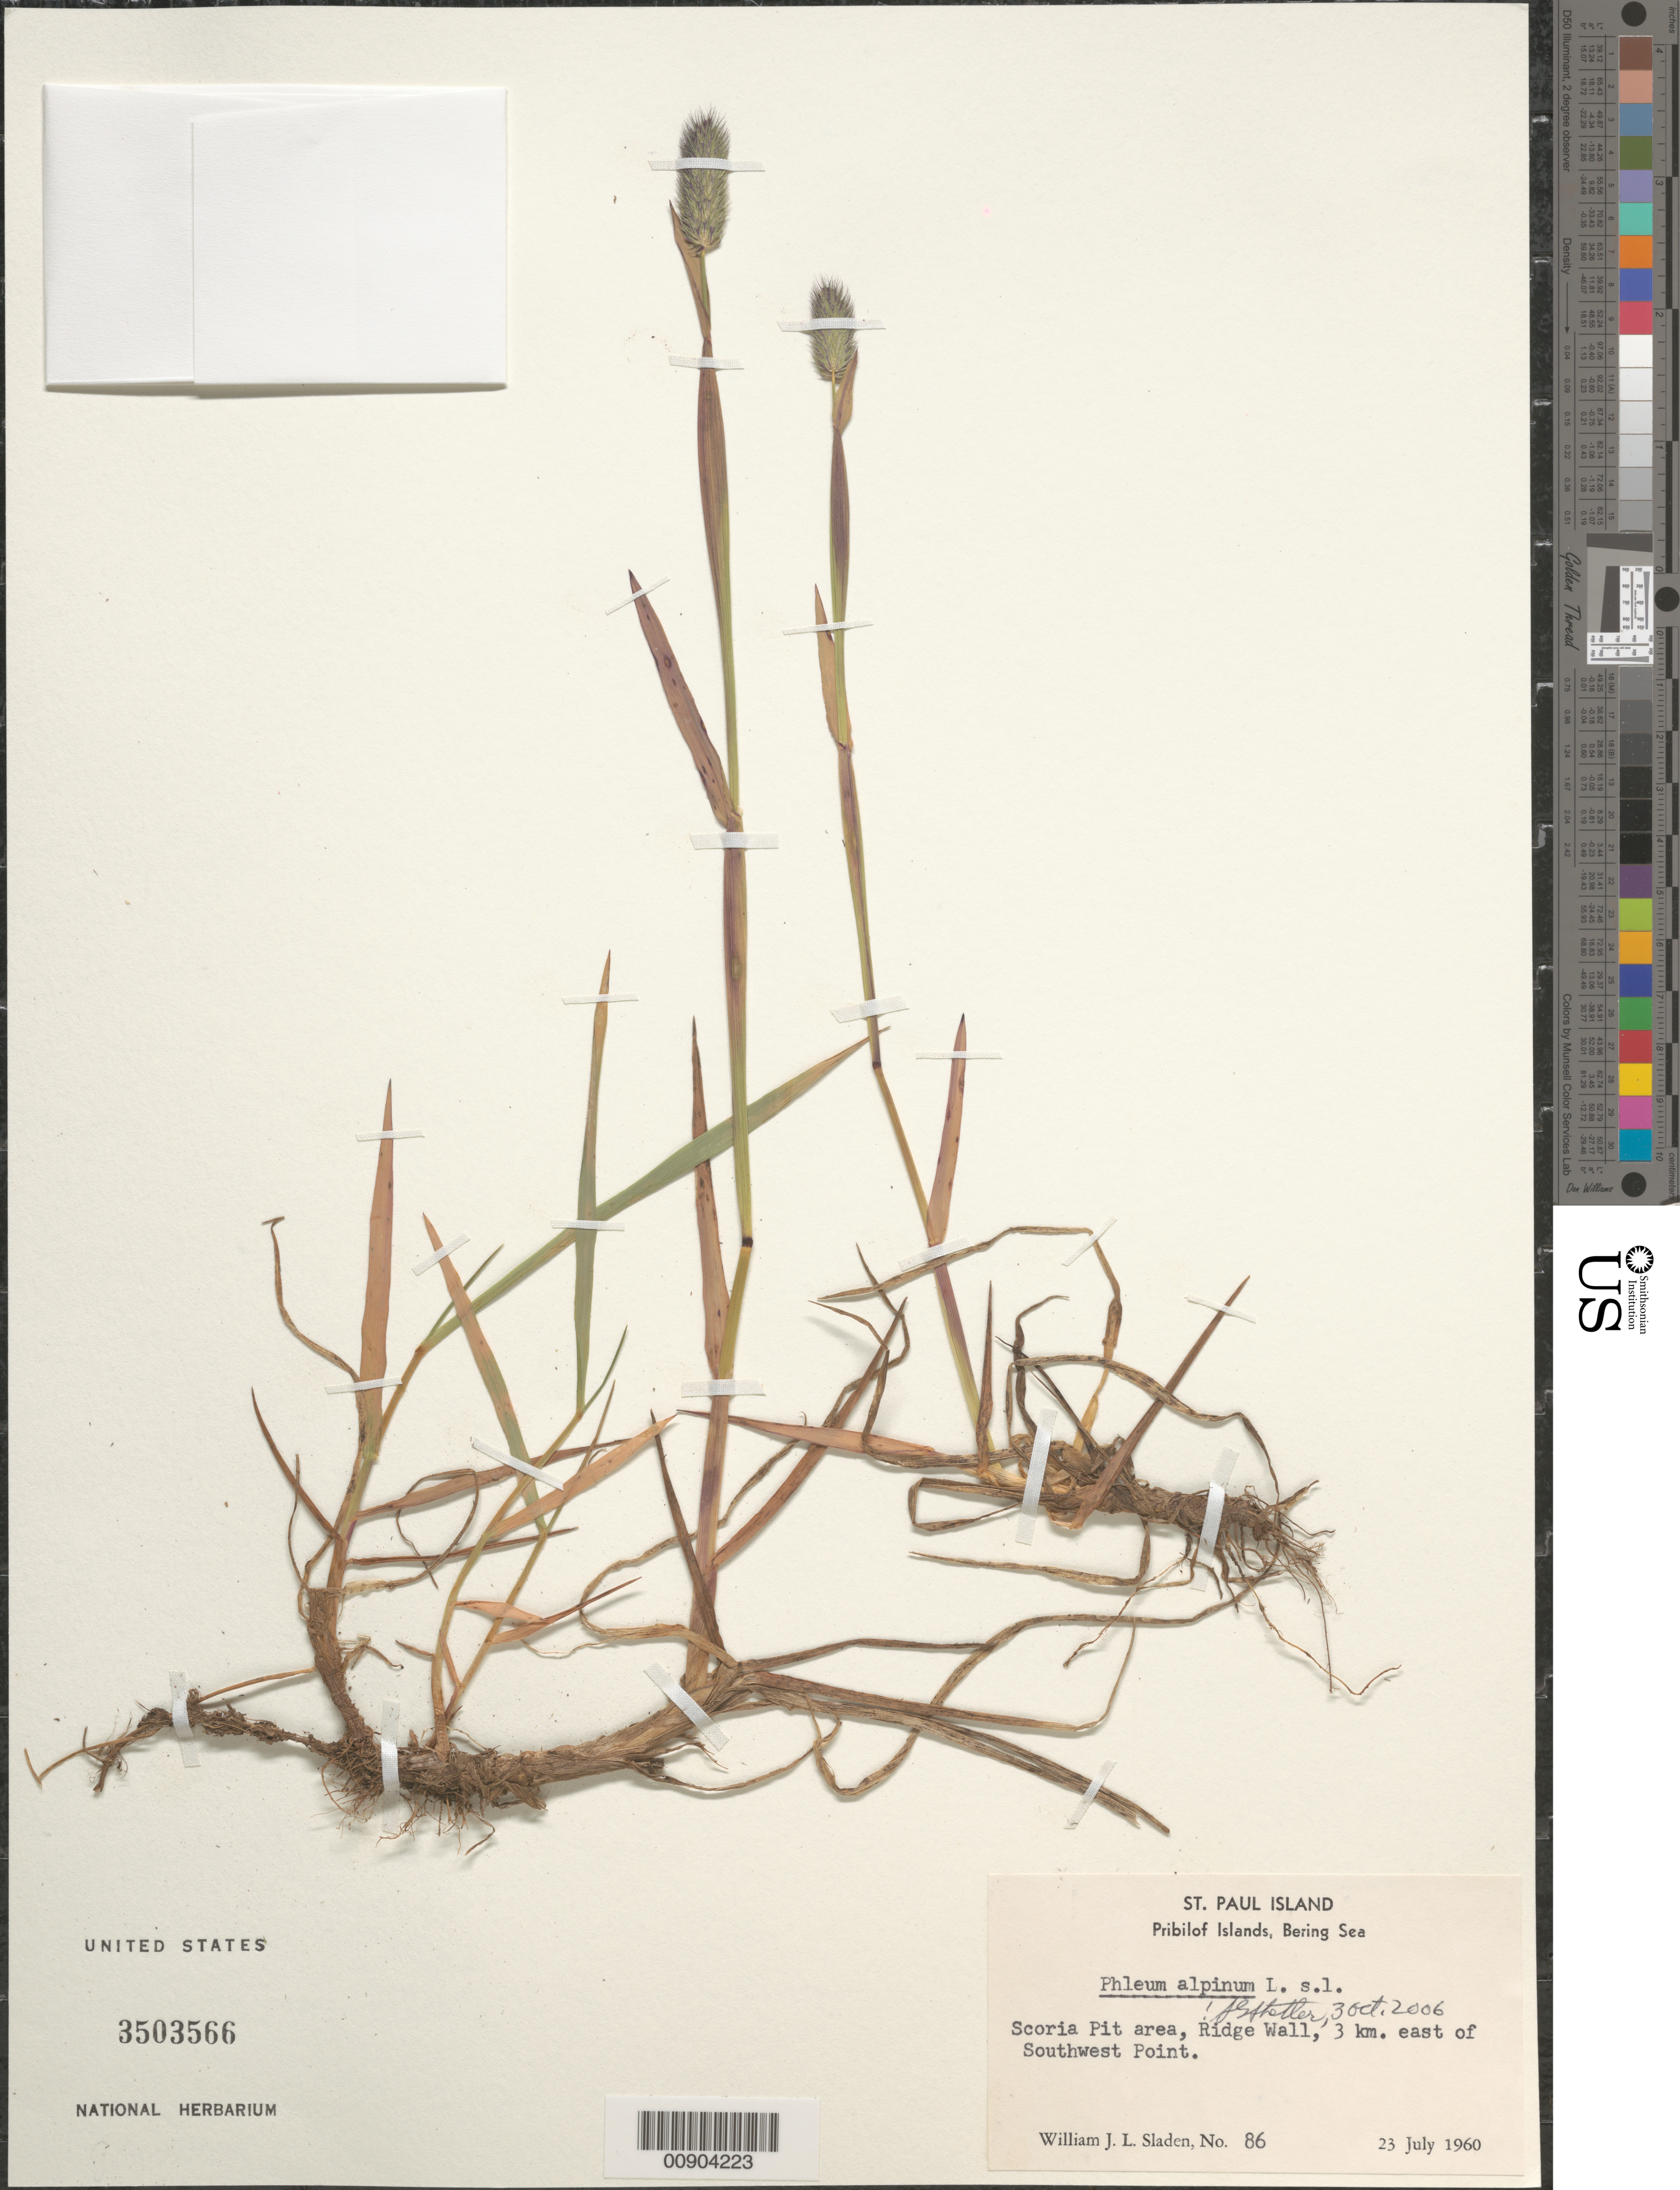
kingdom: Plantae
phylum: Tracheophyta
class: Liliopsida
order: Poales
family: Poaceae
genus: Phleum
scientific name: Phleum alpinum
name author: L.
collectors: W. Sladen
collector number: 86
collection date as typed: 23 Jul 1960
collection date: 1960-07-23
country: United States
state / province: Alaska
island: St. Paul Island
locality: Scoria Pit area, Ridge Wall, 3 km. east of Southwest Point., Bering Sea, Pribilof Islands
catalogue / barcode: US 3503566